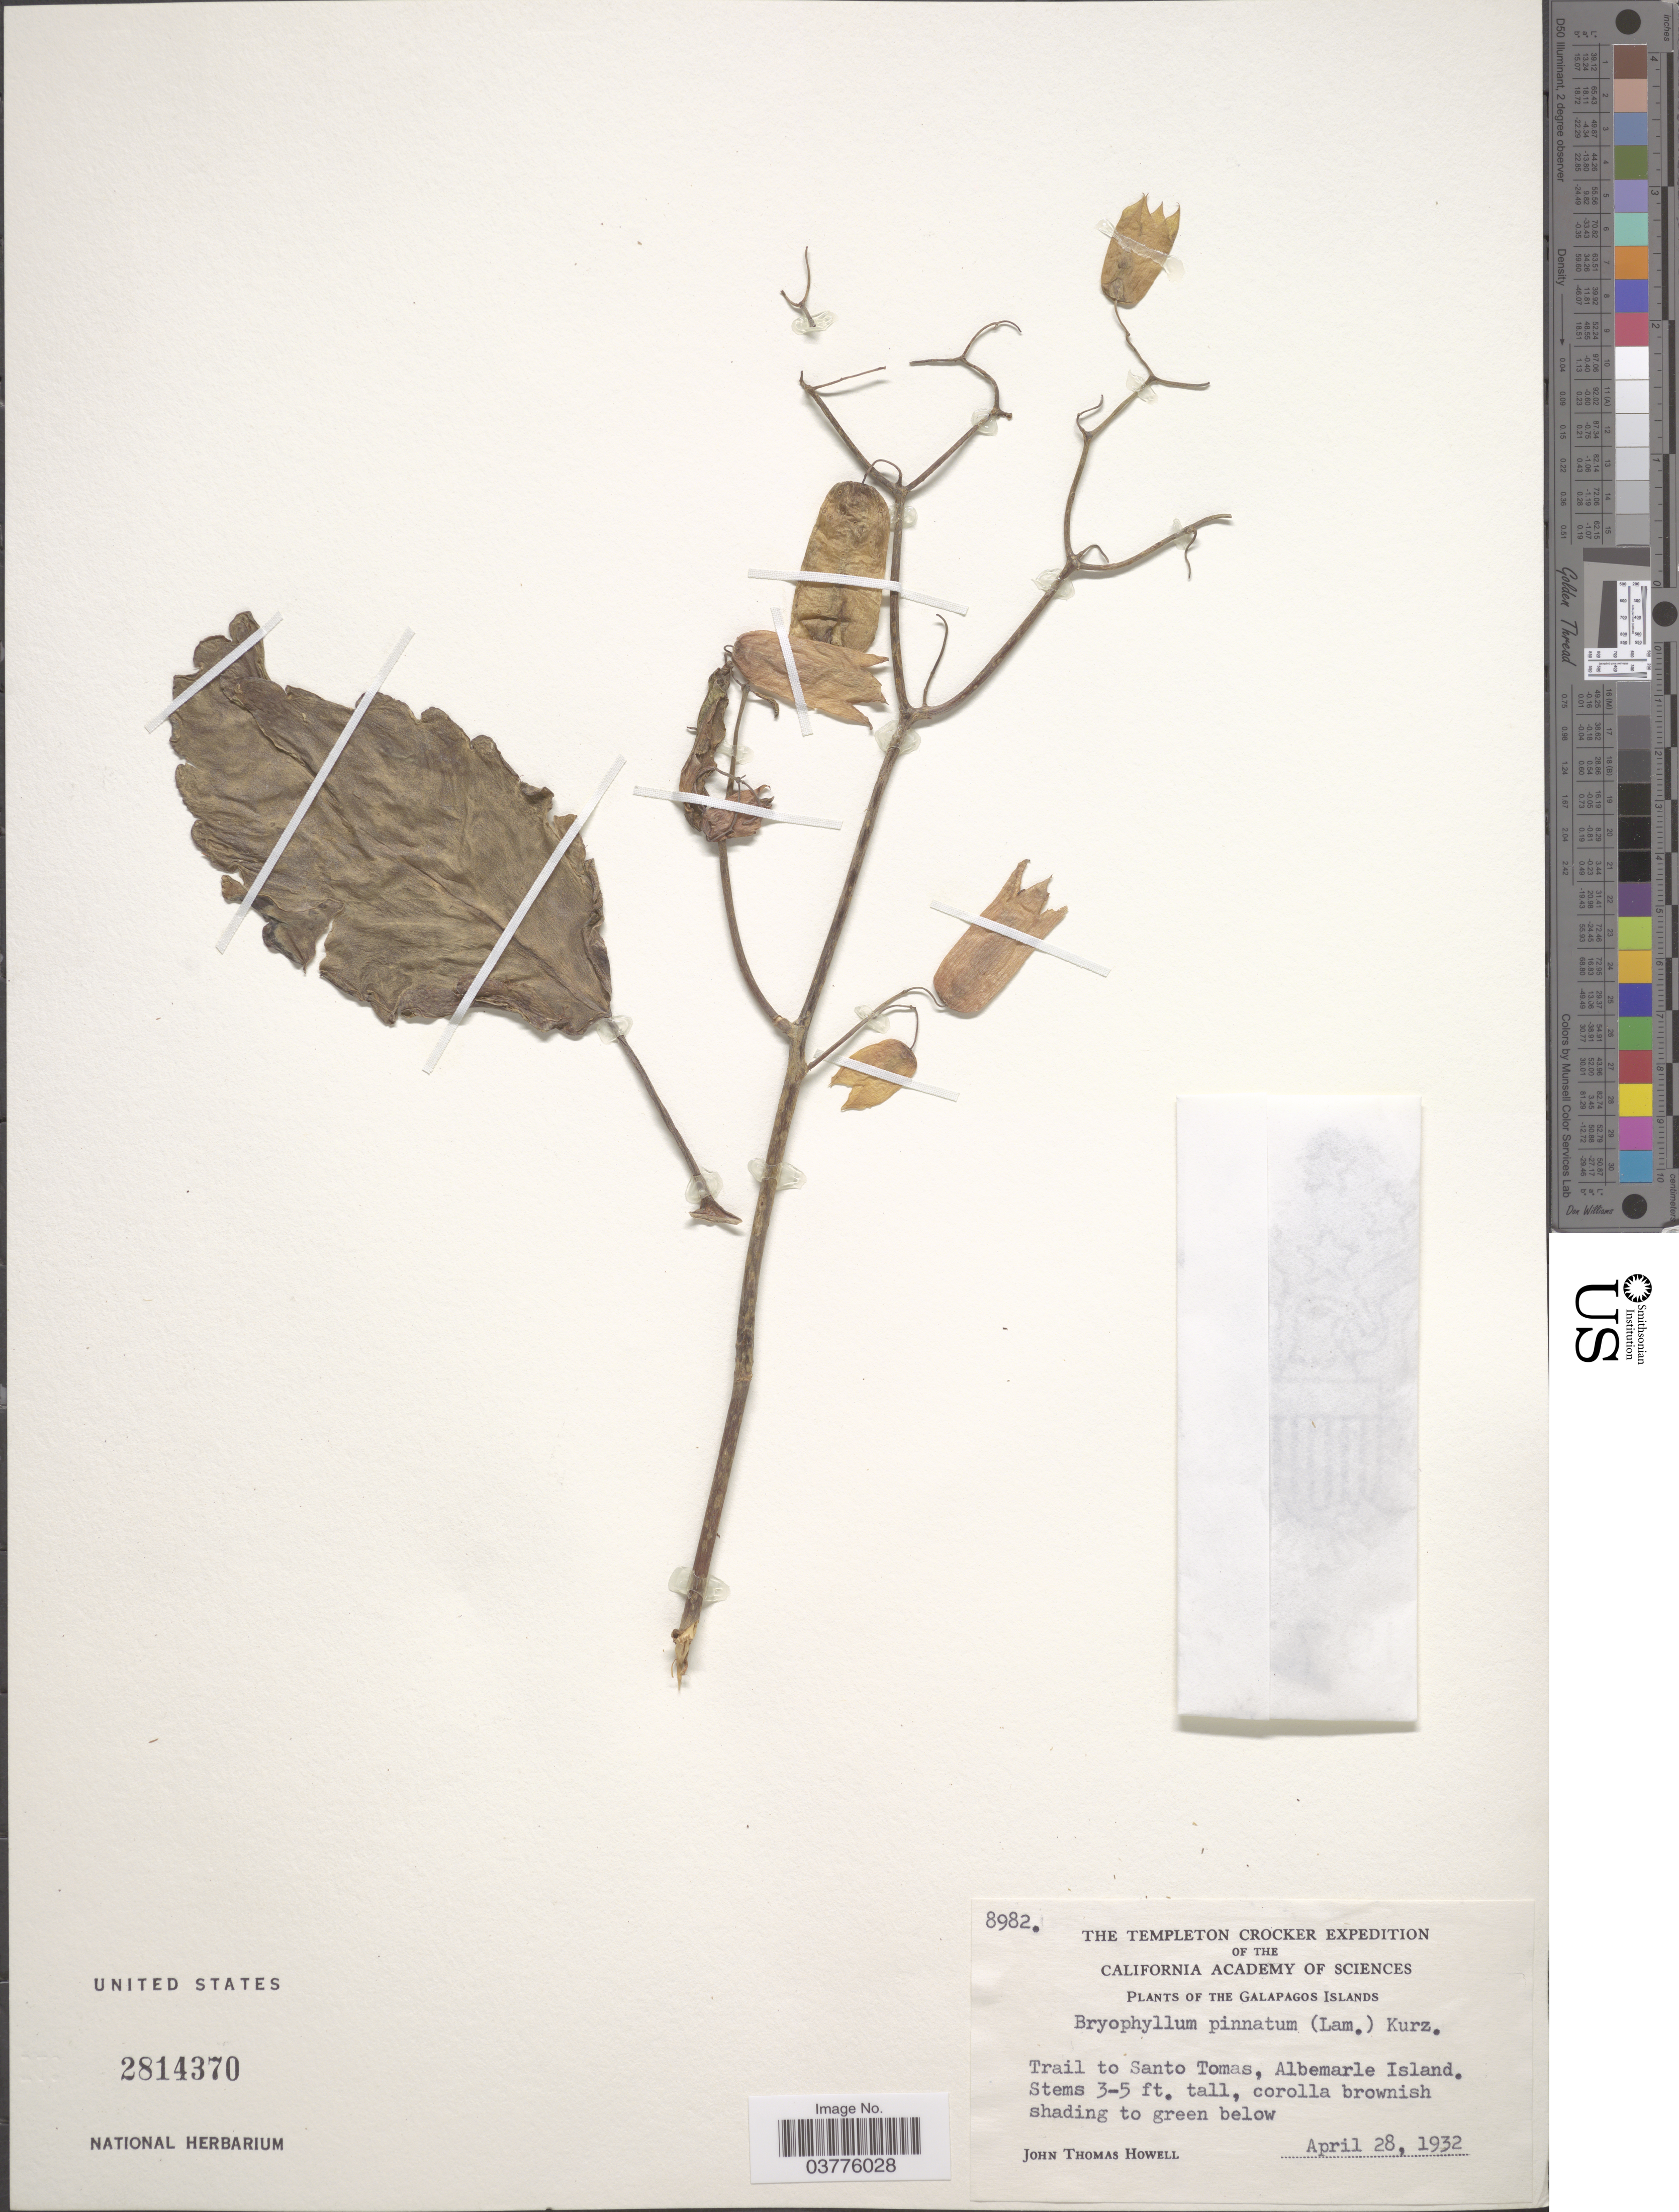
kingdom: Plantae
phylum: Tracheophyta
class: Magnoliopsida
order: Saxifragales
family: Crassulaceae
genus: Kalanchoe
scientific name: Kalanchoe pinnata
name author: (Lam.) Pers.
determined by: Strong, Mark T., (BOT), Smithsonian Institution - National Museum of Natural History (UNITED STATES)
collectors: J. T. Howell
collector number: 8982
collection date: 1932-04-28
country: Ecuador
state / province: Colón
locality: The Galapagos Islands. Trail to Santo Tomas, Albemarle Island.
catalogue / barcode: US 2814370